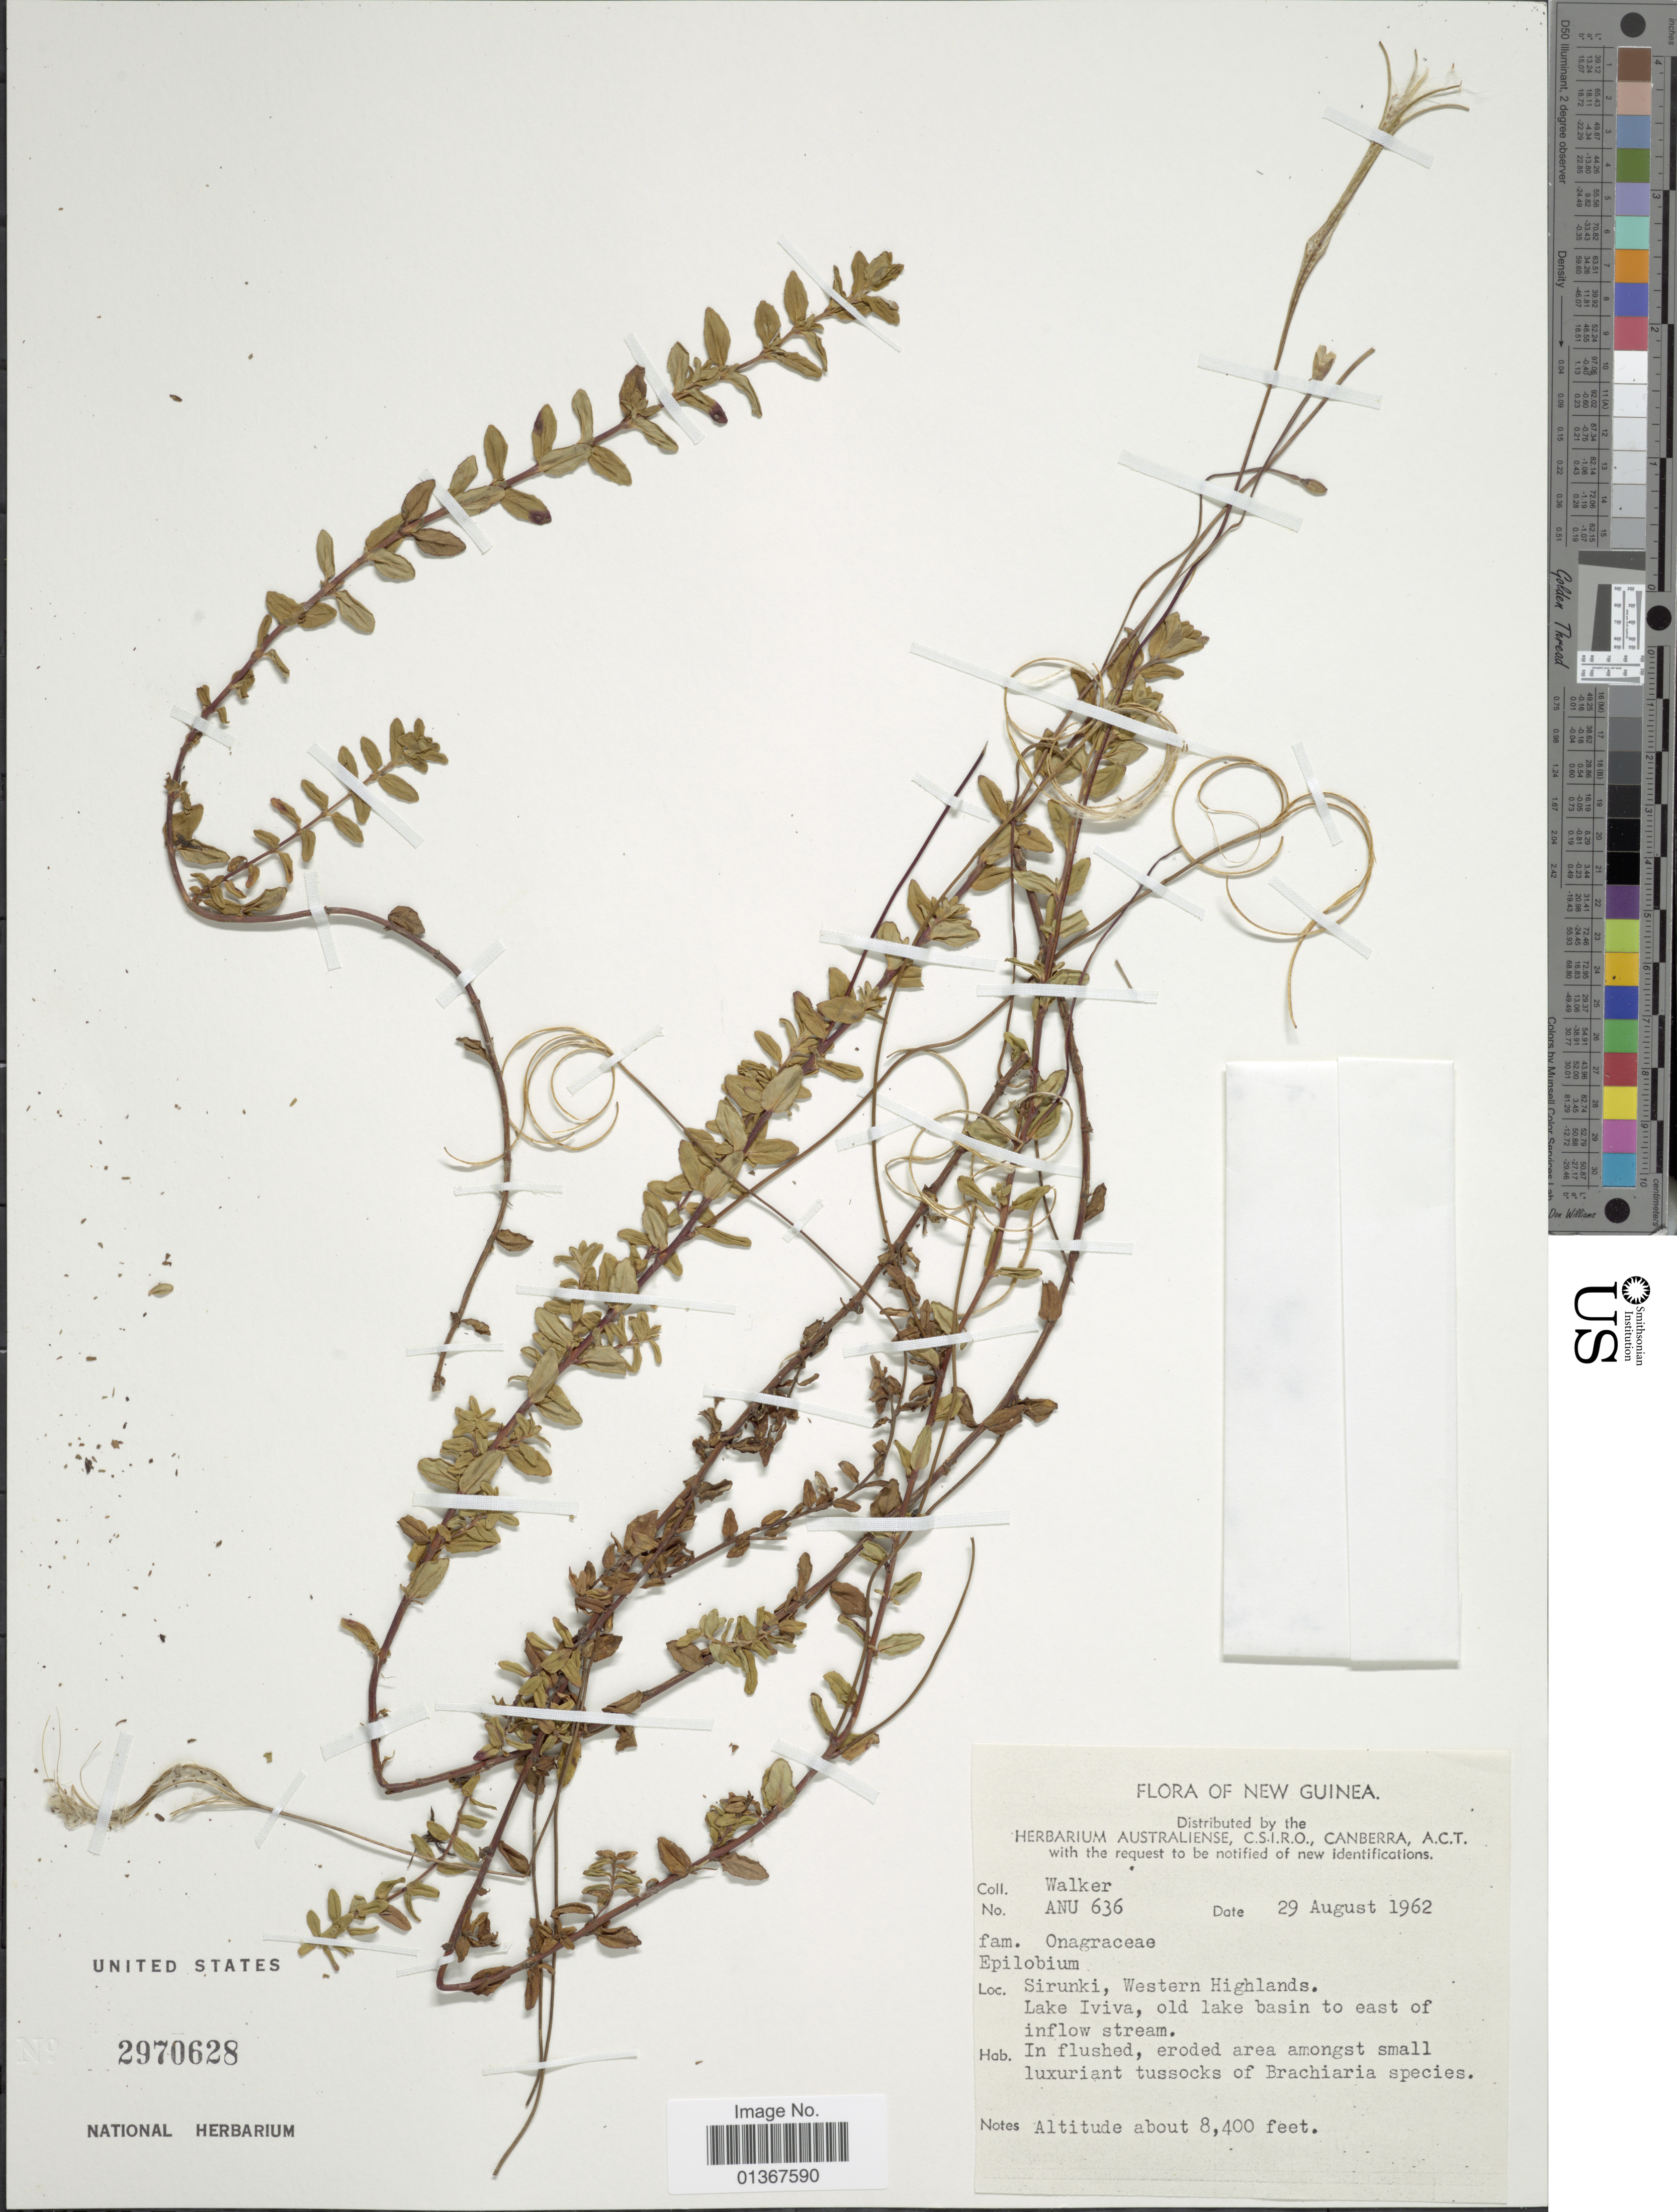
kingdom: Plantae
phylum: Tracheophyta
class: Magnoliopsida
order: Myrtales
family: Onagraceae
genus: Epilobium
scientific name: Epilobium sp.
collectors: -. Walker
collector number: ANU 636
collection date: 1962-08-29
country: Papua New Guinea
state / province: Western Highlands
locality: Sirunki. Lake Iviva, old lake basin to east of inflow stream.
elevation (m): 2560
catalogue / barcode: US 2970628